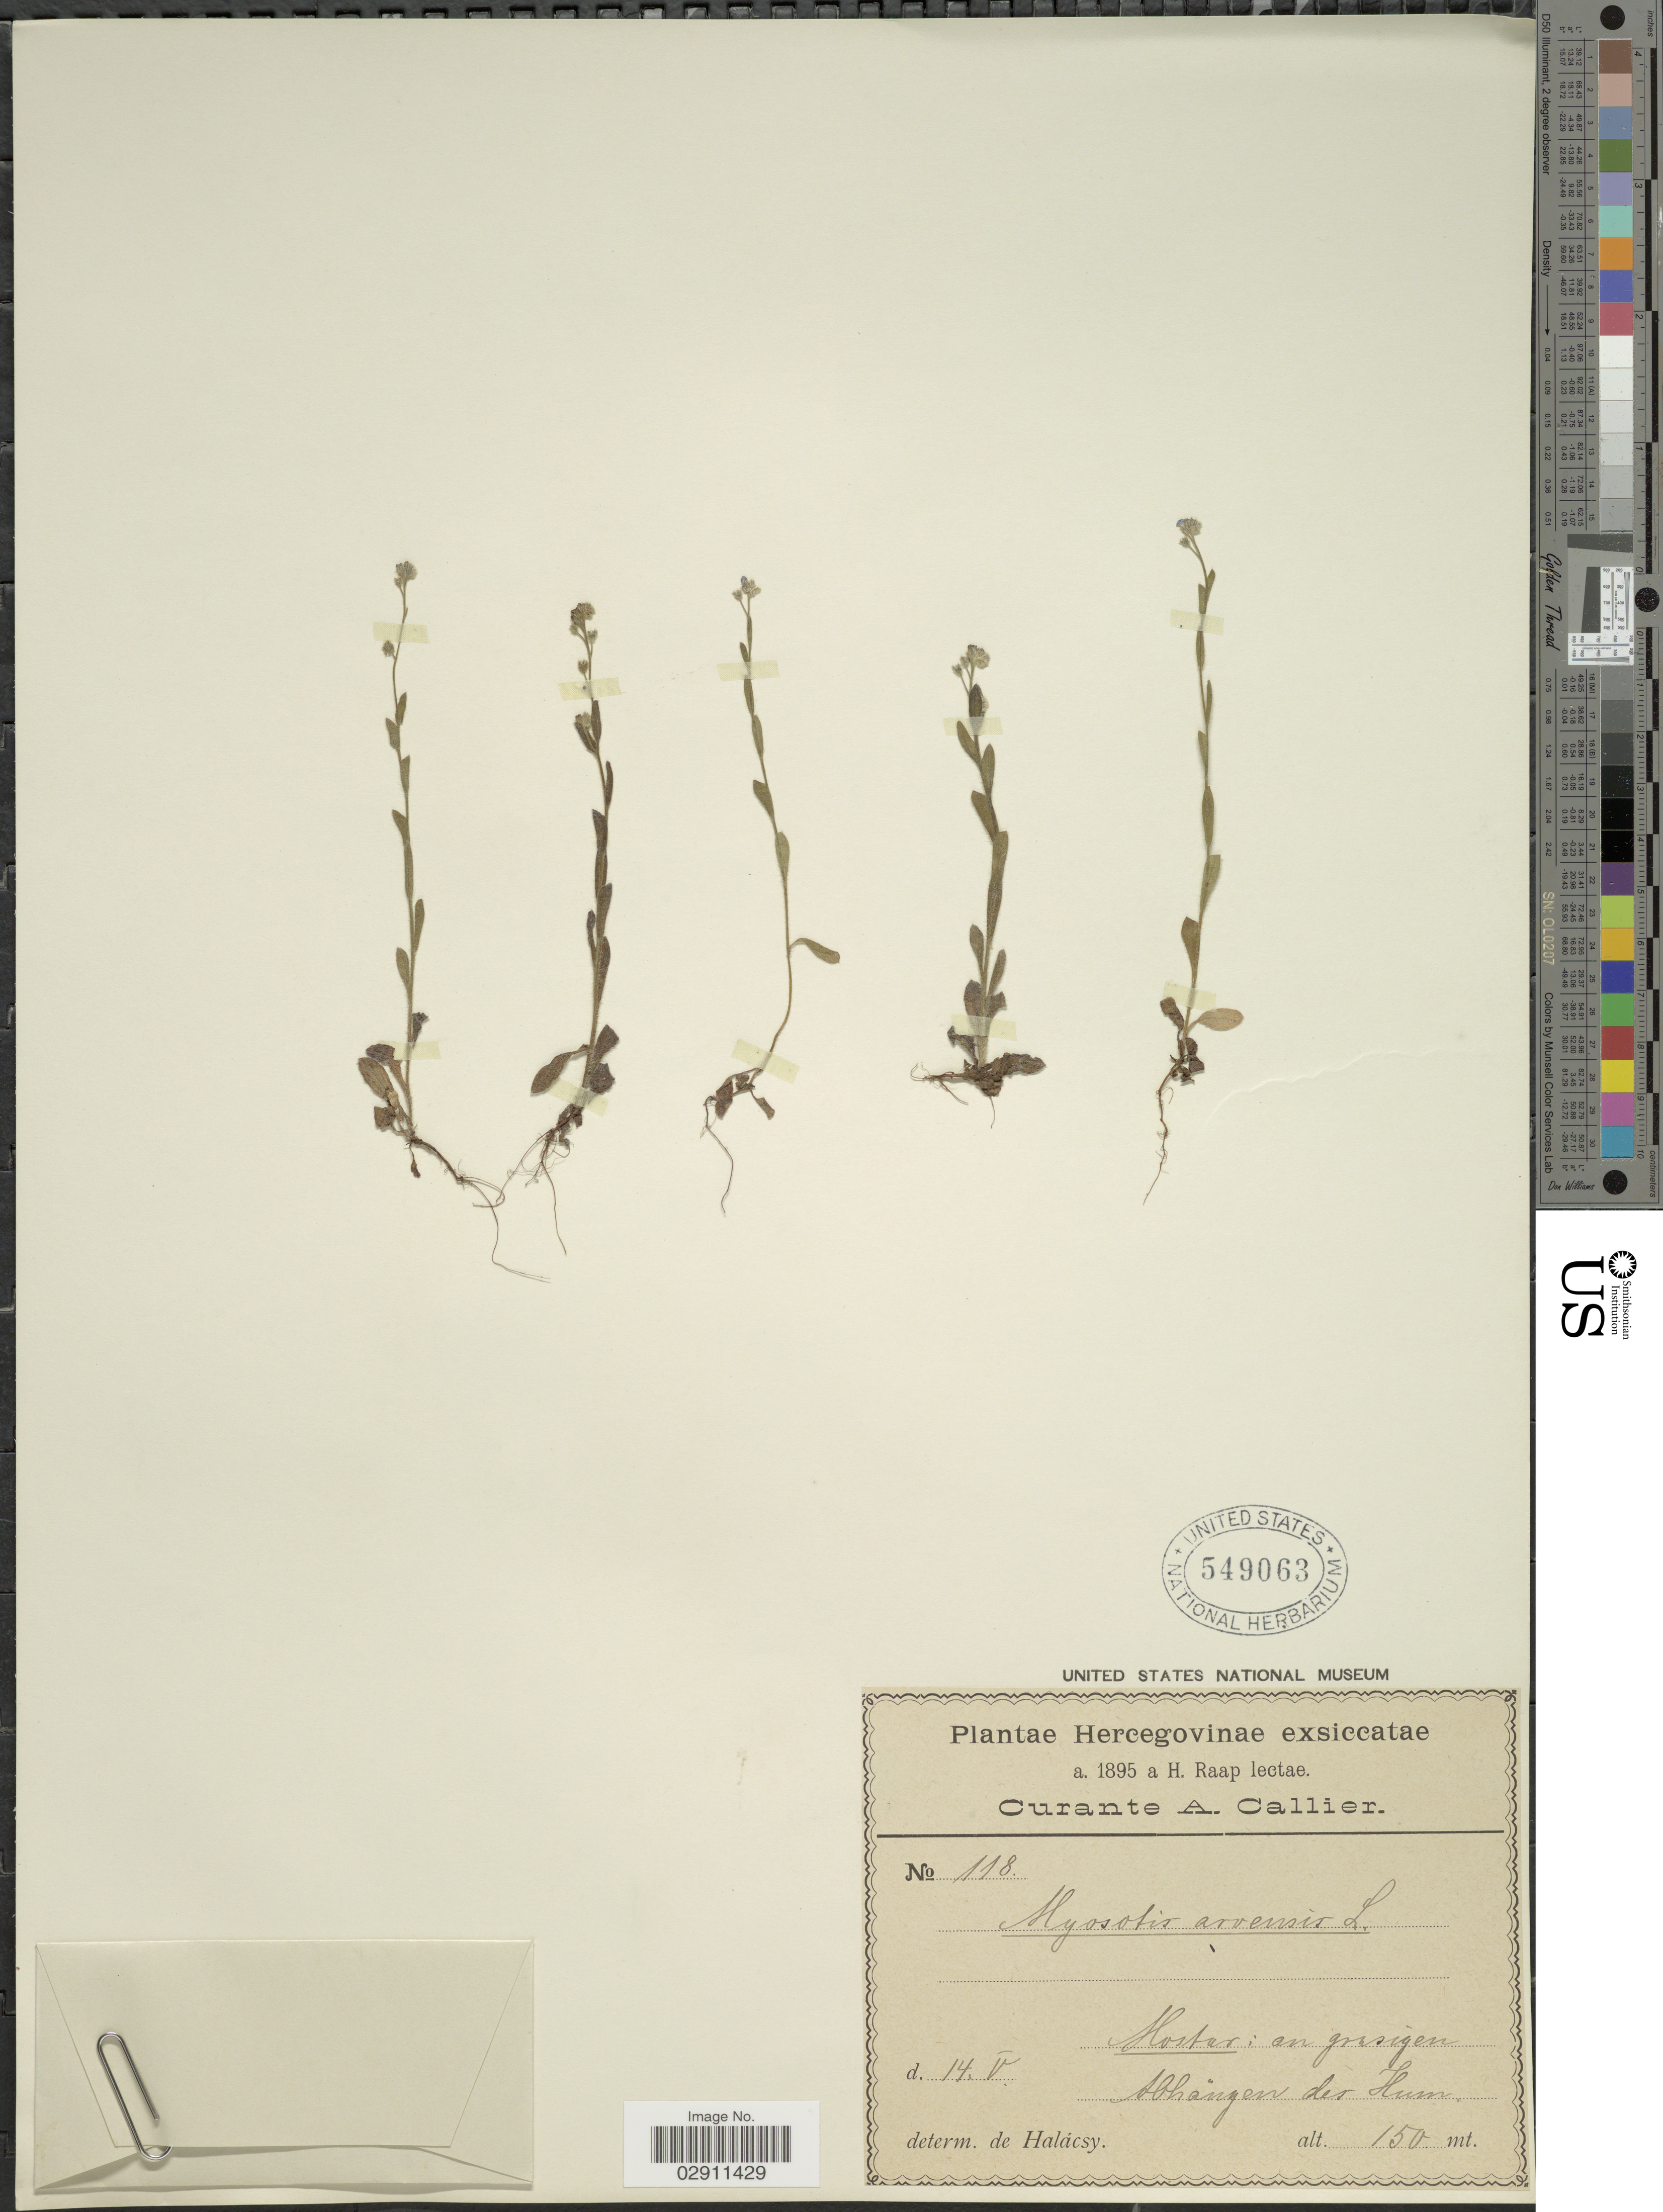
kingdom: Plantae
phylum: Tracheophyta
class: Magnoliopsida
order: Boraginales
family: Boraginaceae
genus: Myosotis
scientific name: Myosotis arvensis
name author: (L.) Hill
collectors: H. Raap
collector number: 118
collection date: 1895-05-14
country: Bosnia and Herzegovina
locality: Hercegovinae, Mostar: an grasigen Abhängen des Hum.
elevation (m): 150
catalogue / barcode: US 549063